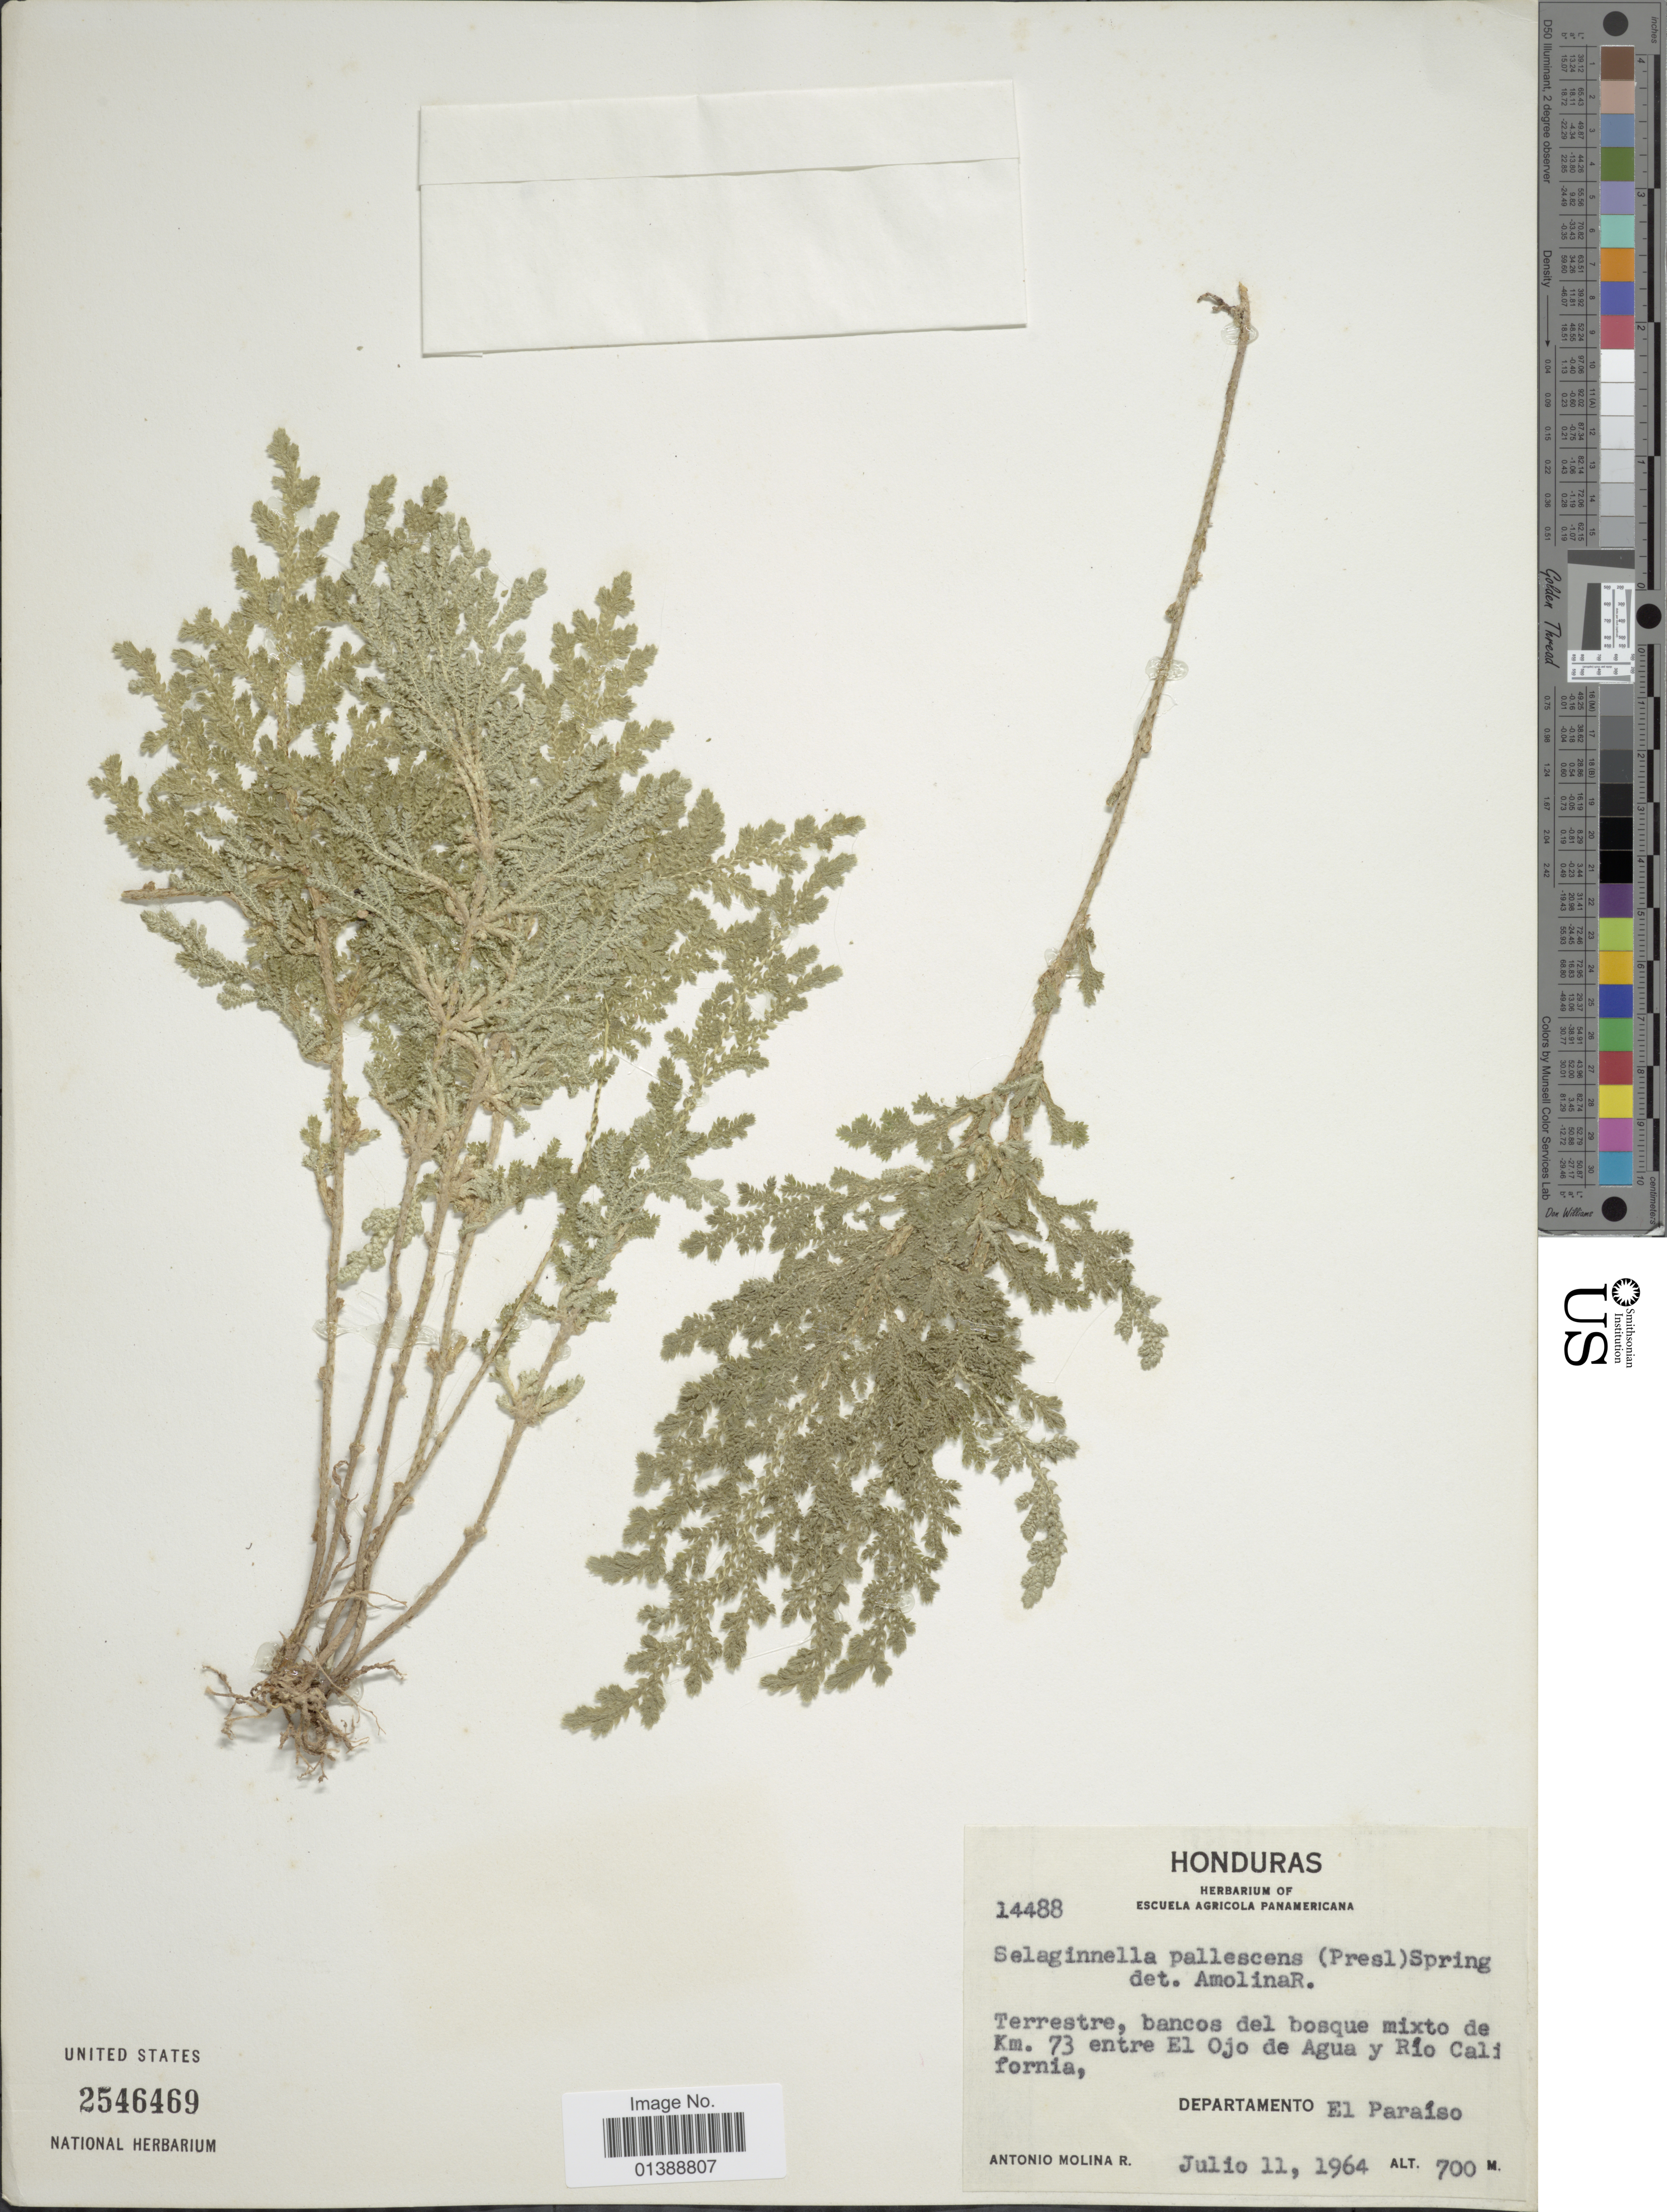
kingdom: Plantae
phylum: Tracheophyta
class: Lycopodiopsida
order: Selaginellales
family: Selaginellaceae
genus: Selaginella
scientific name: Selaginella pallescens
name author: (C. Presl) Spring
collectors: A. Molina R.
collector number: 14488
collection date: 1964-07-11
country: Honduras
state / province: El Paraíso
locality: Terrestre, abncos del bosque mixto de Km 73 entre El Ojo de Agua y Rio California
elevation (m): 700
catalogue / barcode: US 2546469